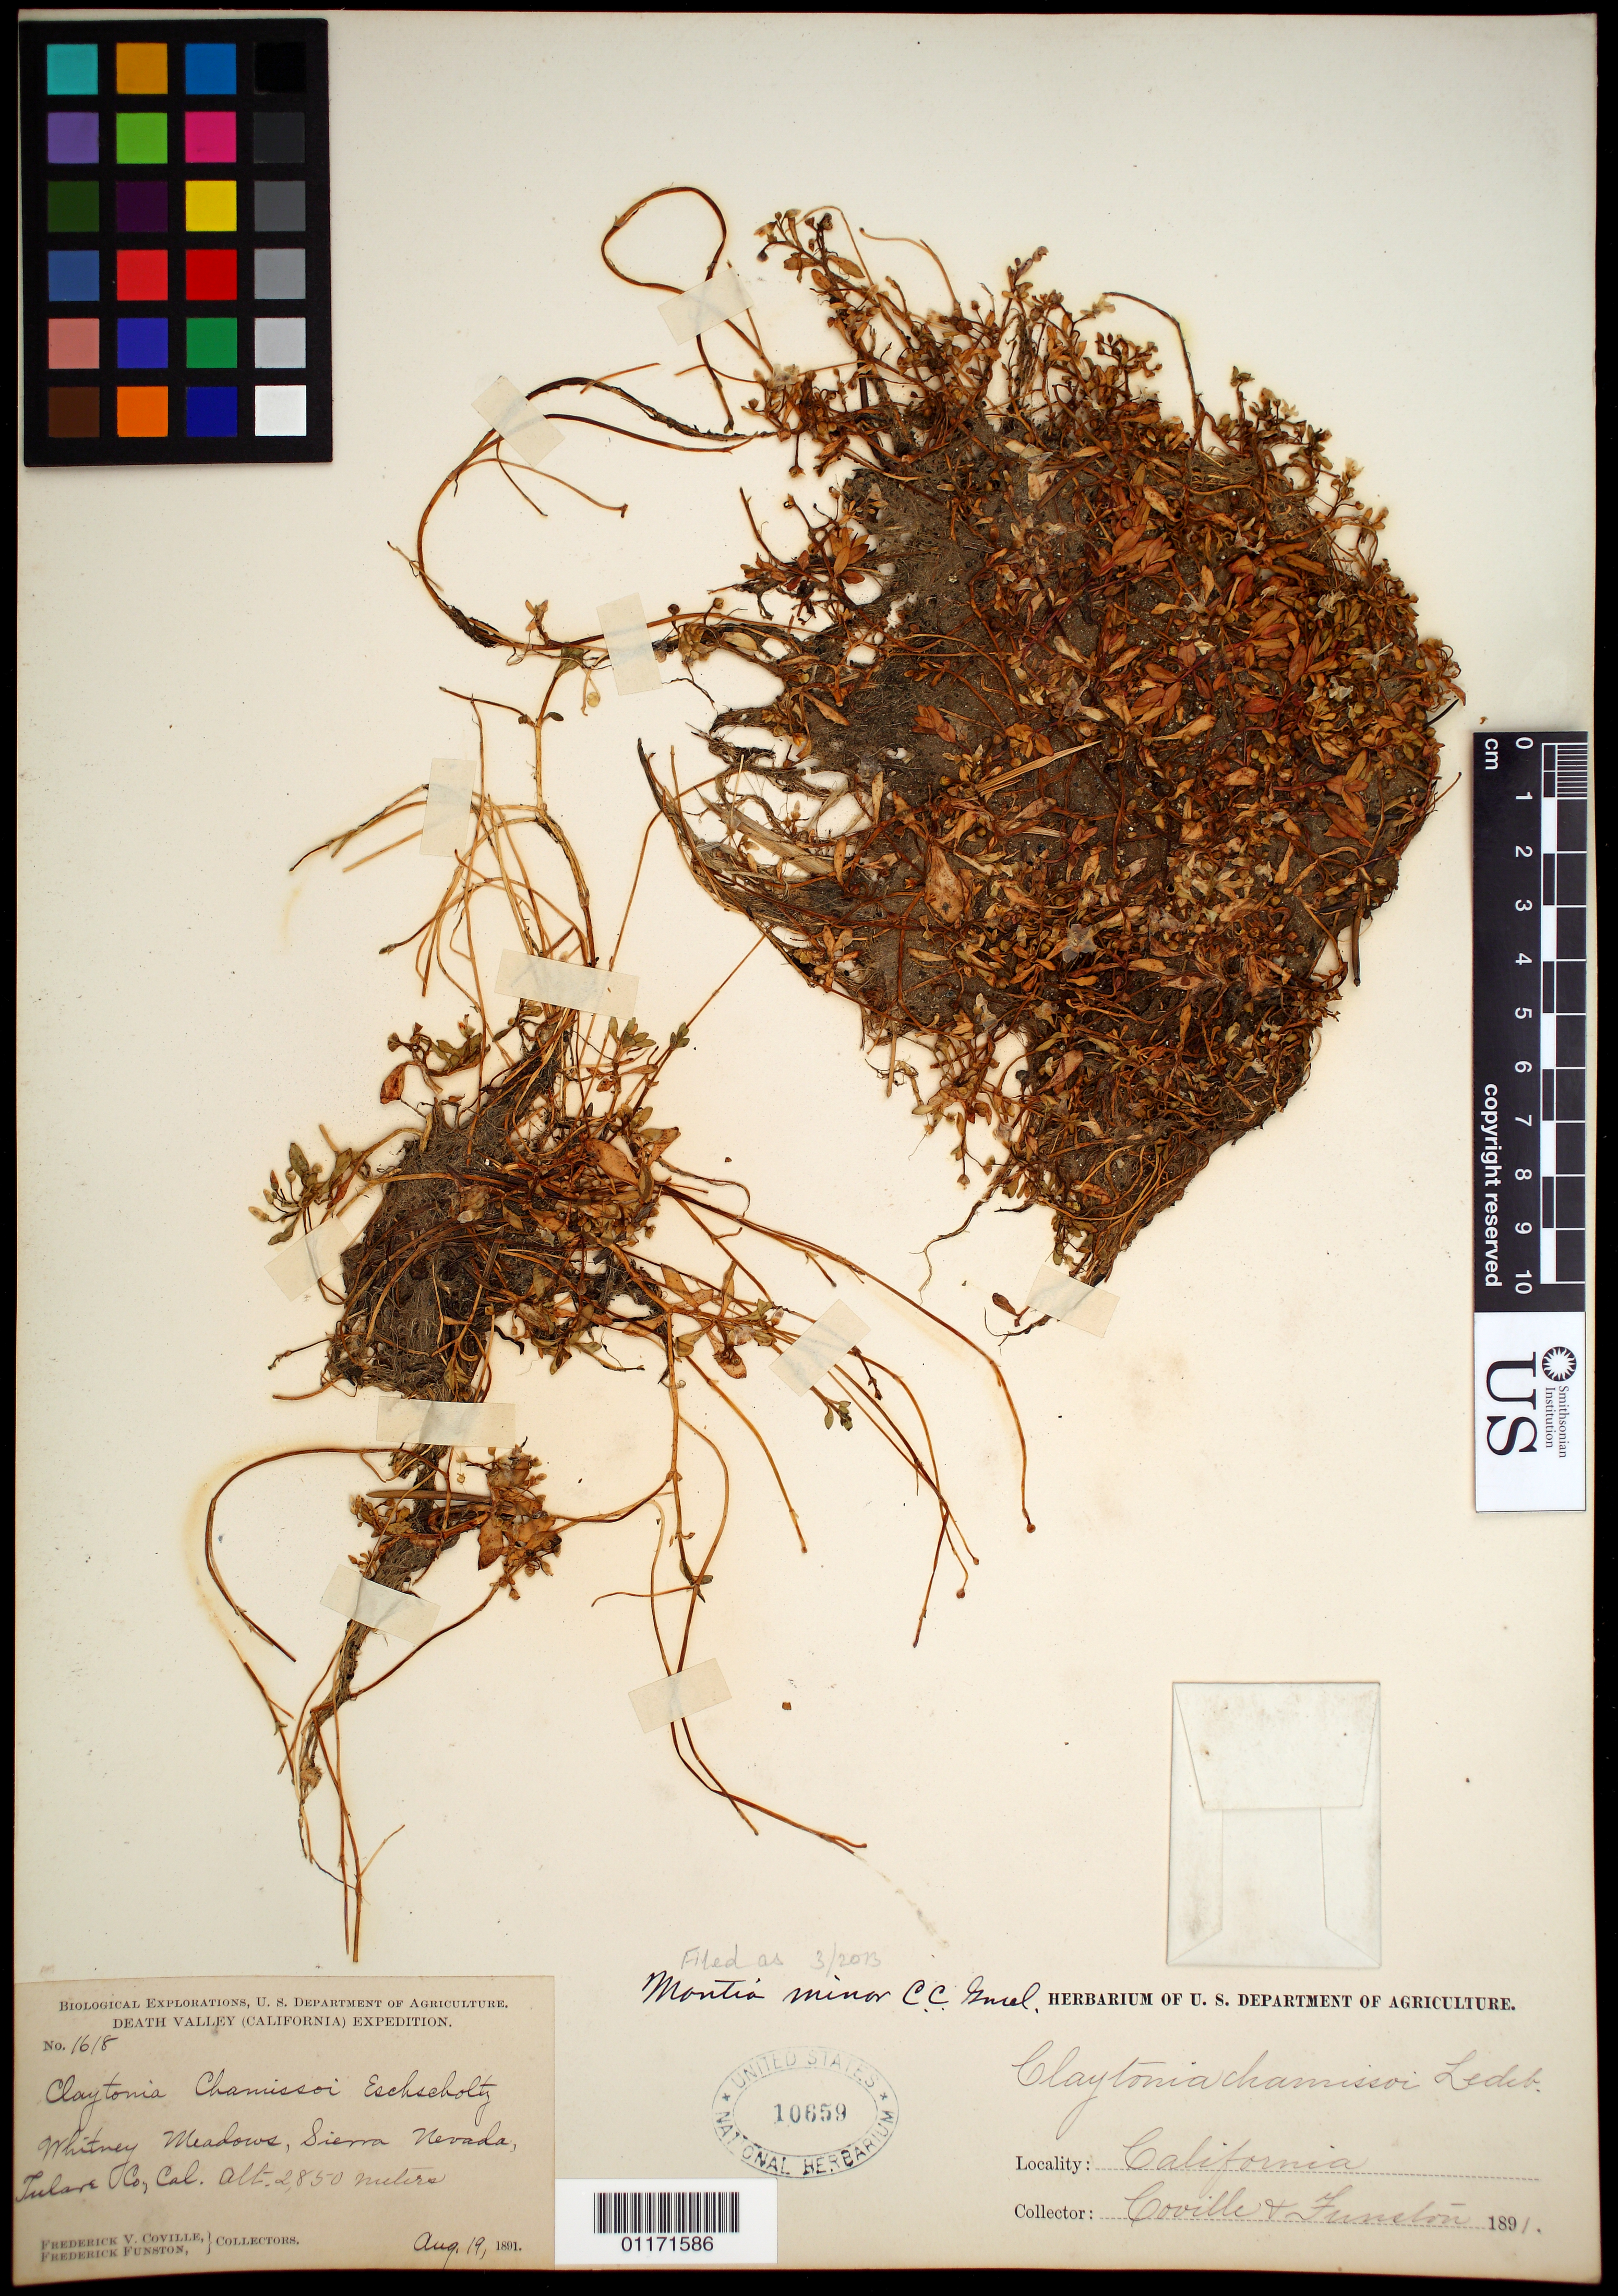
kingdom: Plantae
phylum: Tracheophyta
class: Magnoliopsida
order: Caryophyllales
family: Montiaceae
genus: Montia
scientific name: Montia minor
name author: C.C. Gmel.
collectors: F. V. Coville & F. Funston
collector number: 1618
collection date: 1891-08-19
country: United States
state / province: California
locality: Whitney Meadows, Sierra Nevada.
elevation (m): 2850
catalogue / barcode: US 10659